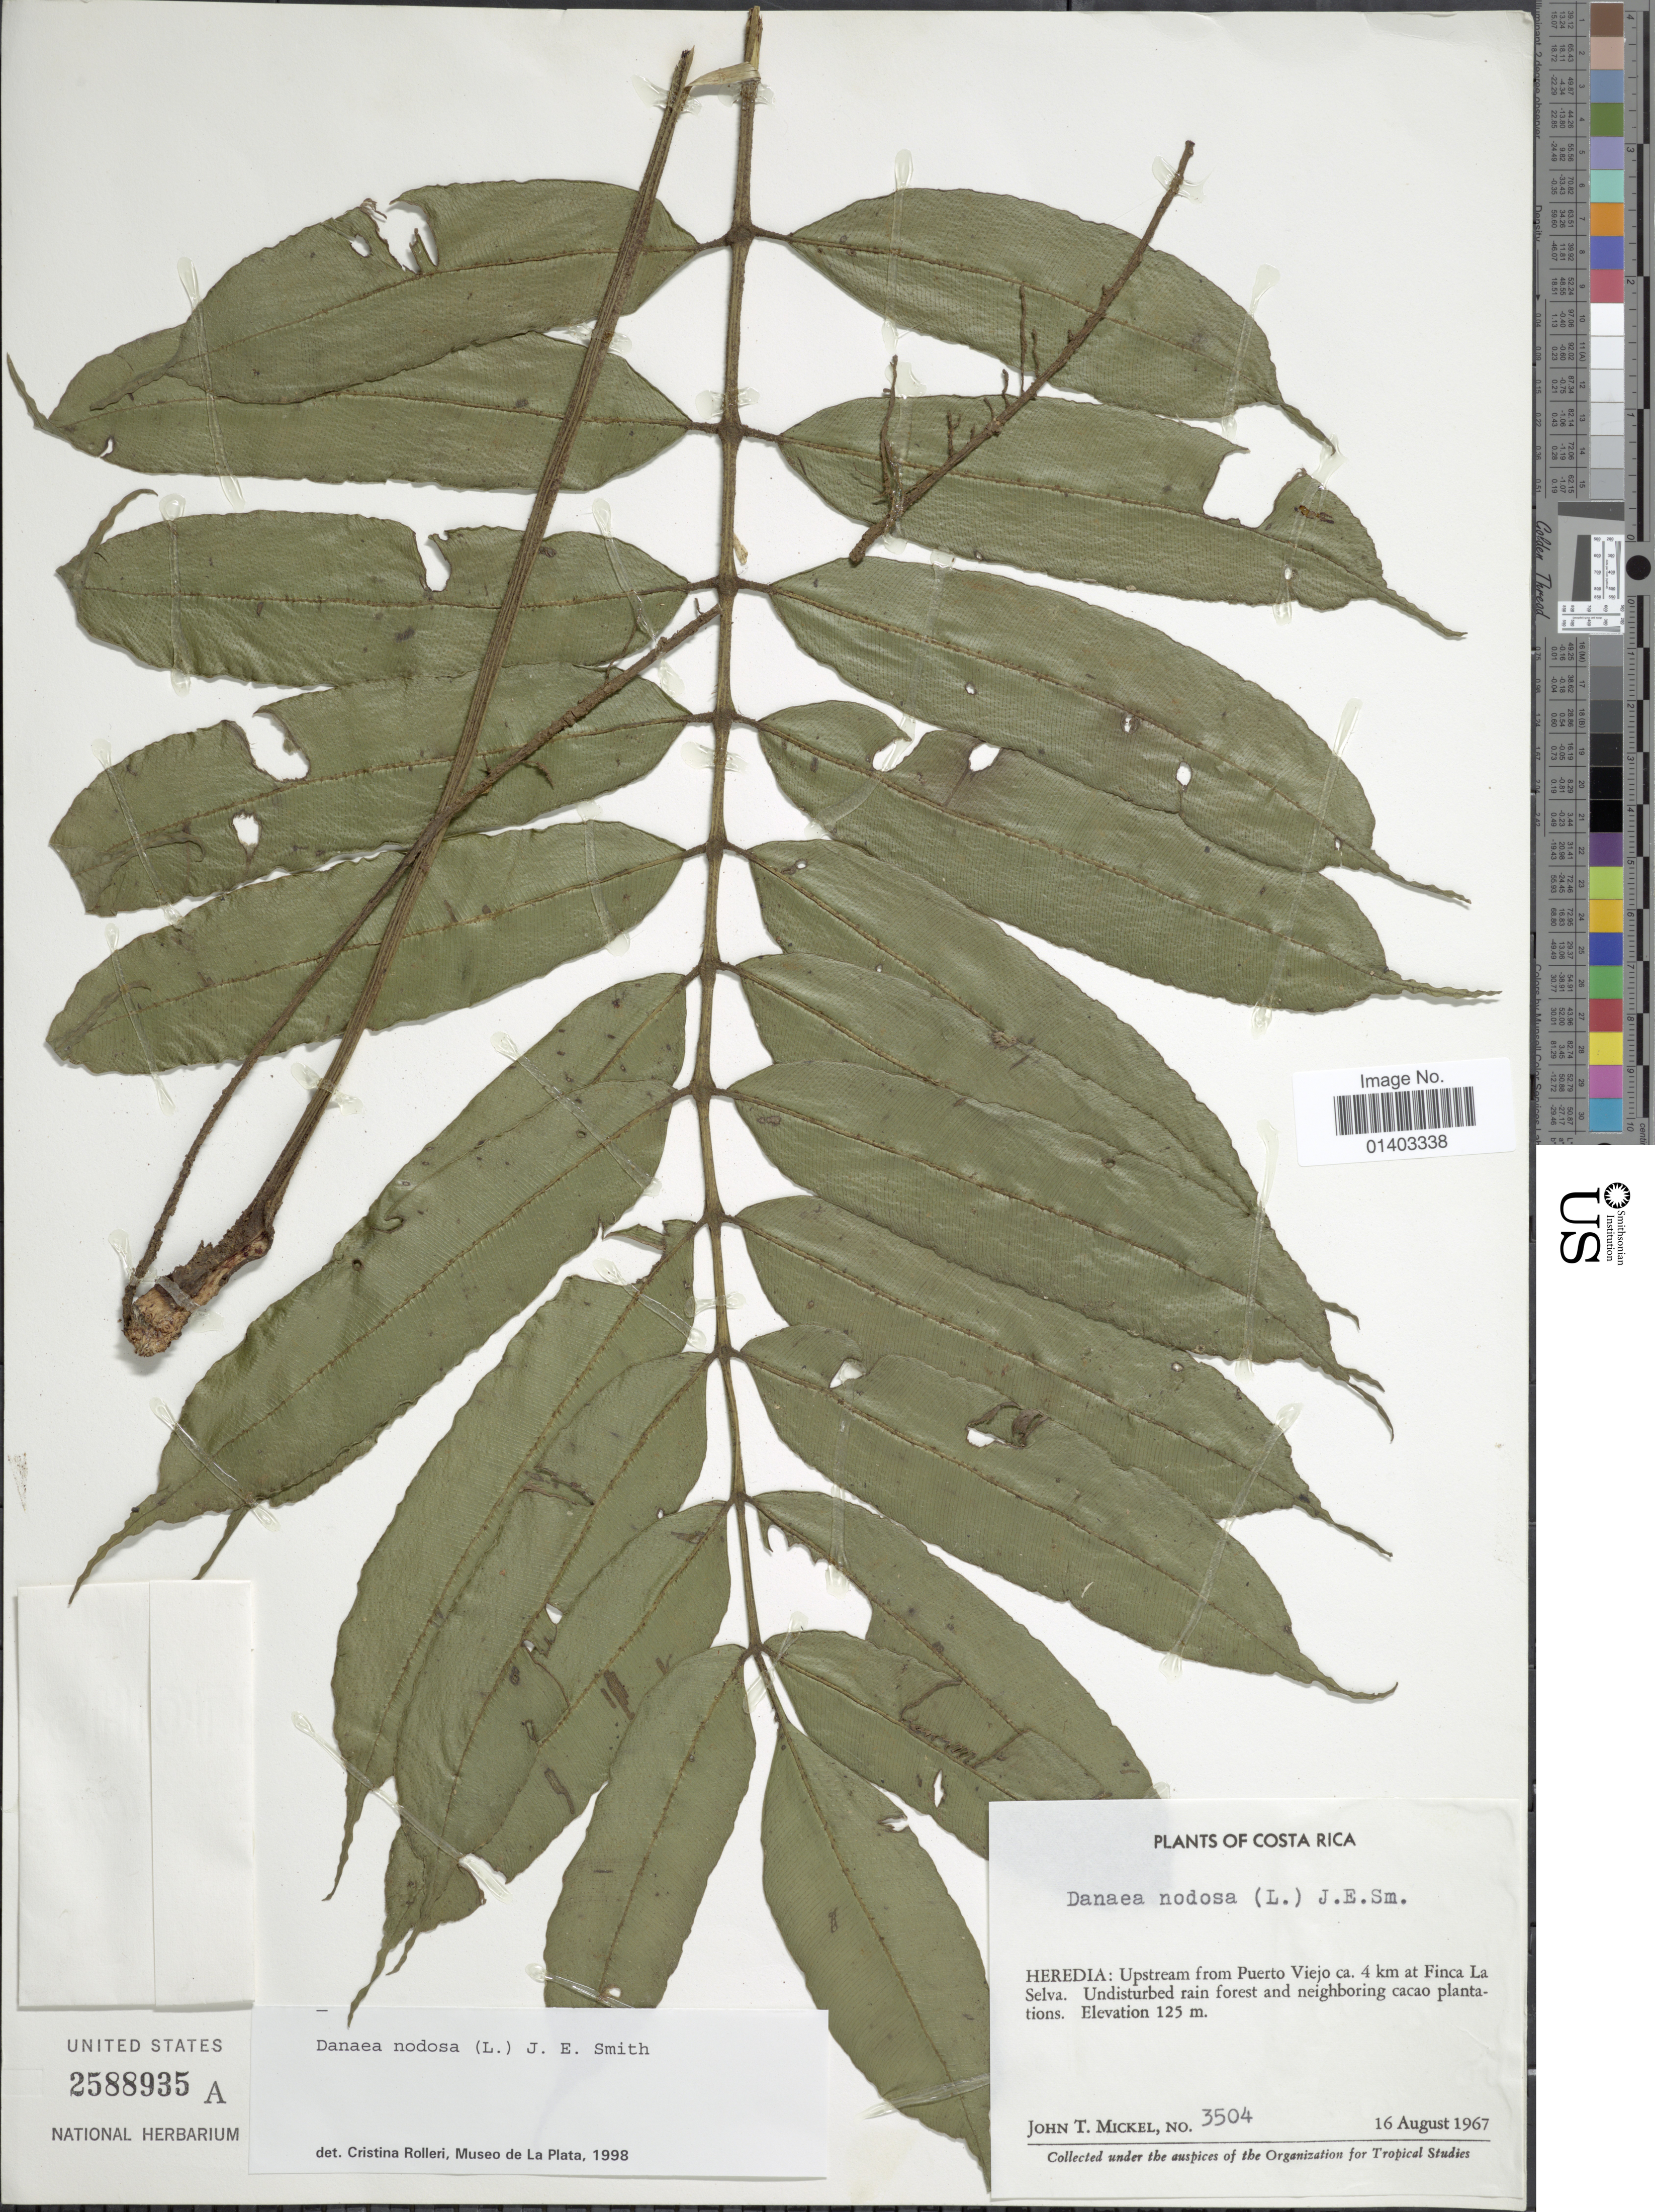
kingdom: Plantae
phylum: Tracheophyta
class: Polypodiopsida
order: Marattiales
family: Marattiaceae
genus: Danaea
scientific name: Danaea nodosa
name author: (L.) Sm.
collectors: J. T. Mickel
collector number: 3504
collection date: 1967-08-16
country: Costa Rica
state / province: Heredia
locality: Upstream from Puerto Viejo, ca 4 km at Finca La Selva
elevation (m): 125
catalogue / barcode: US 2588935A